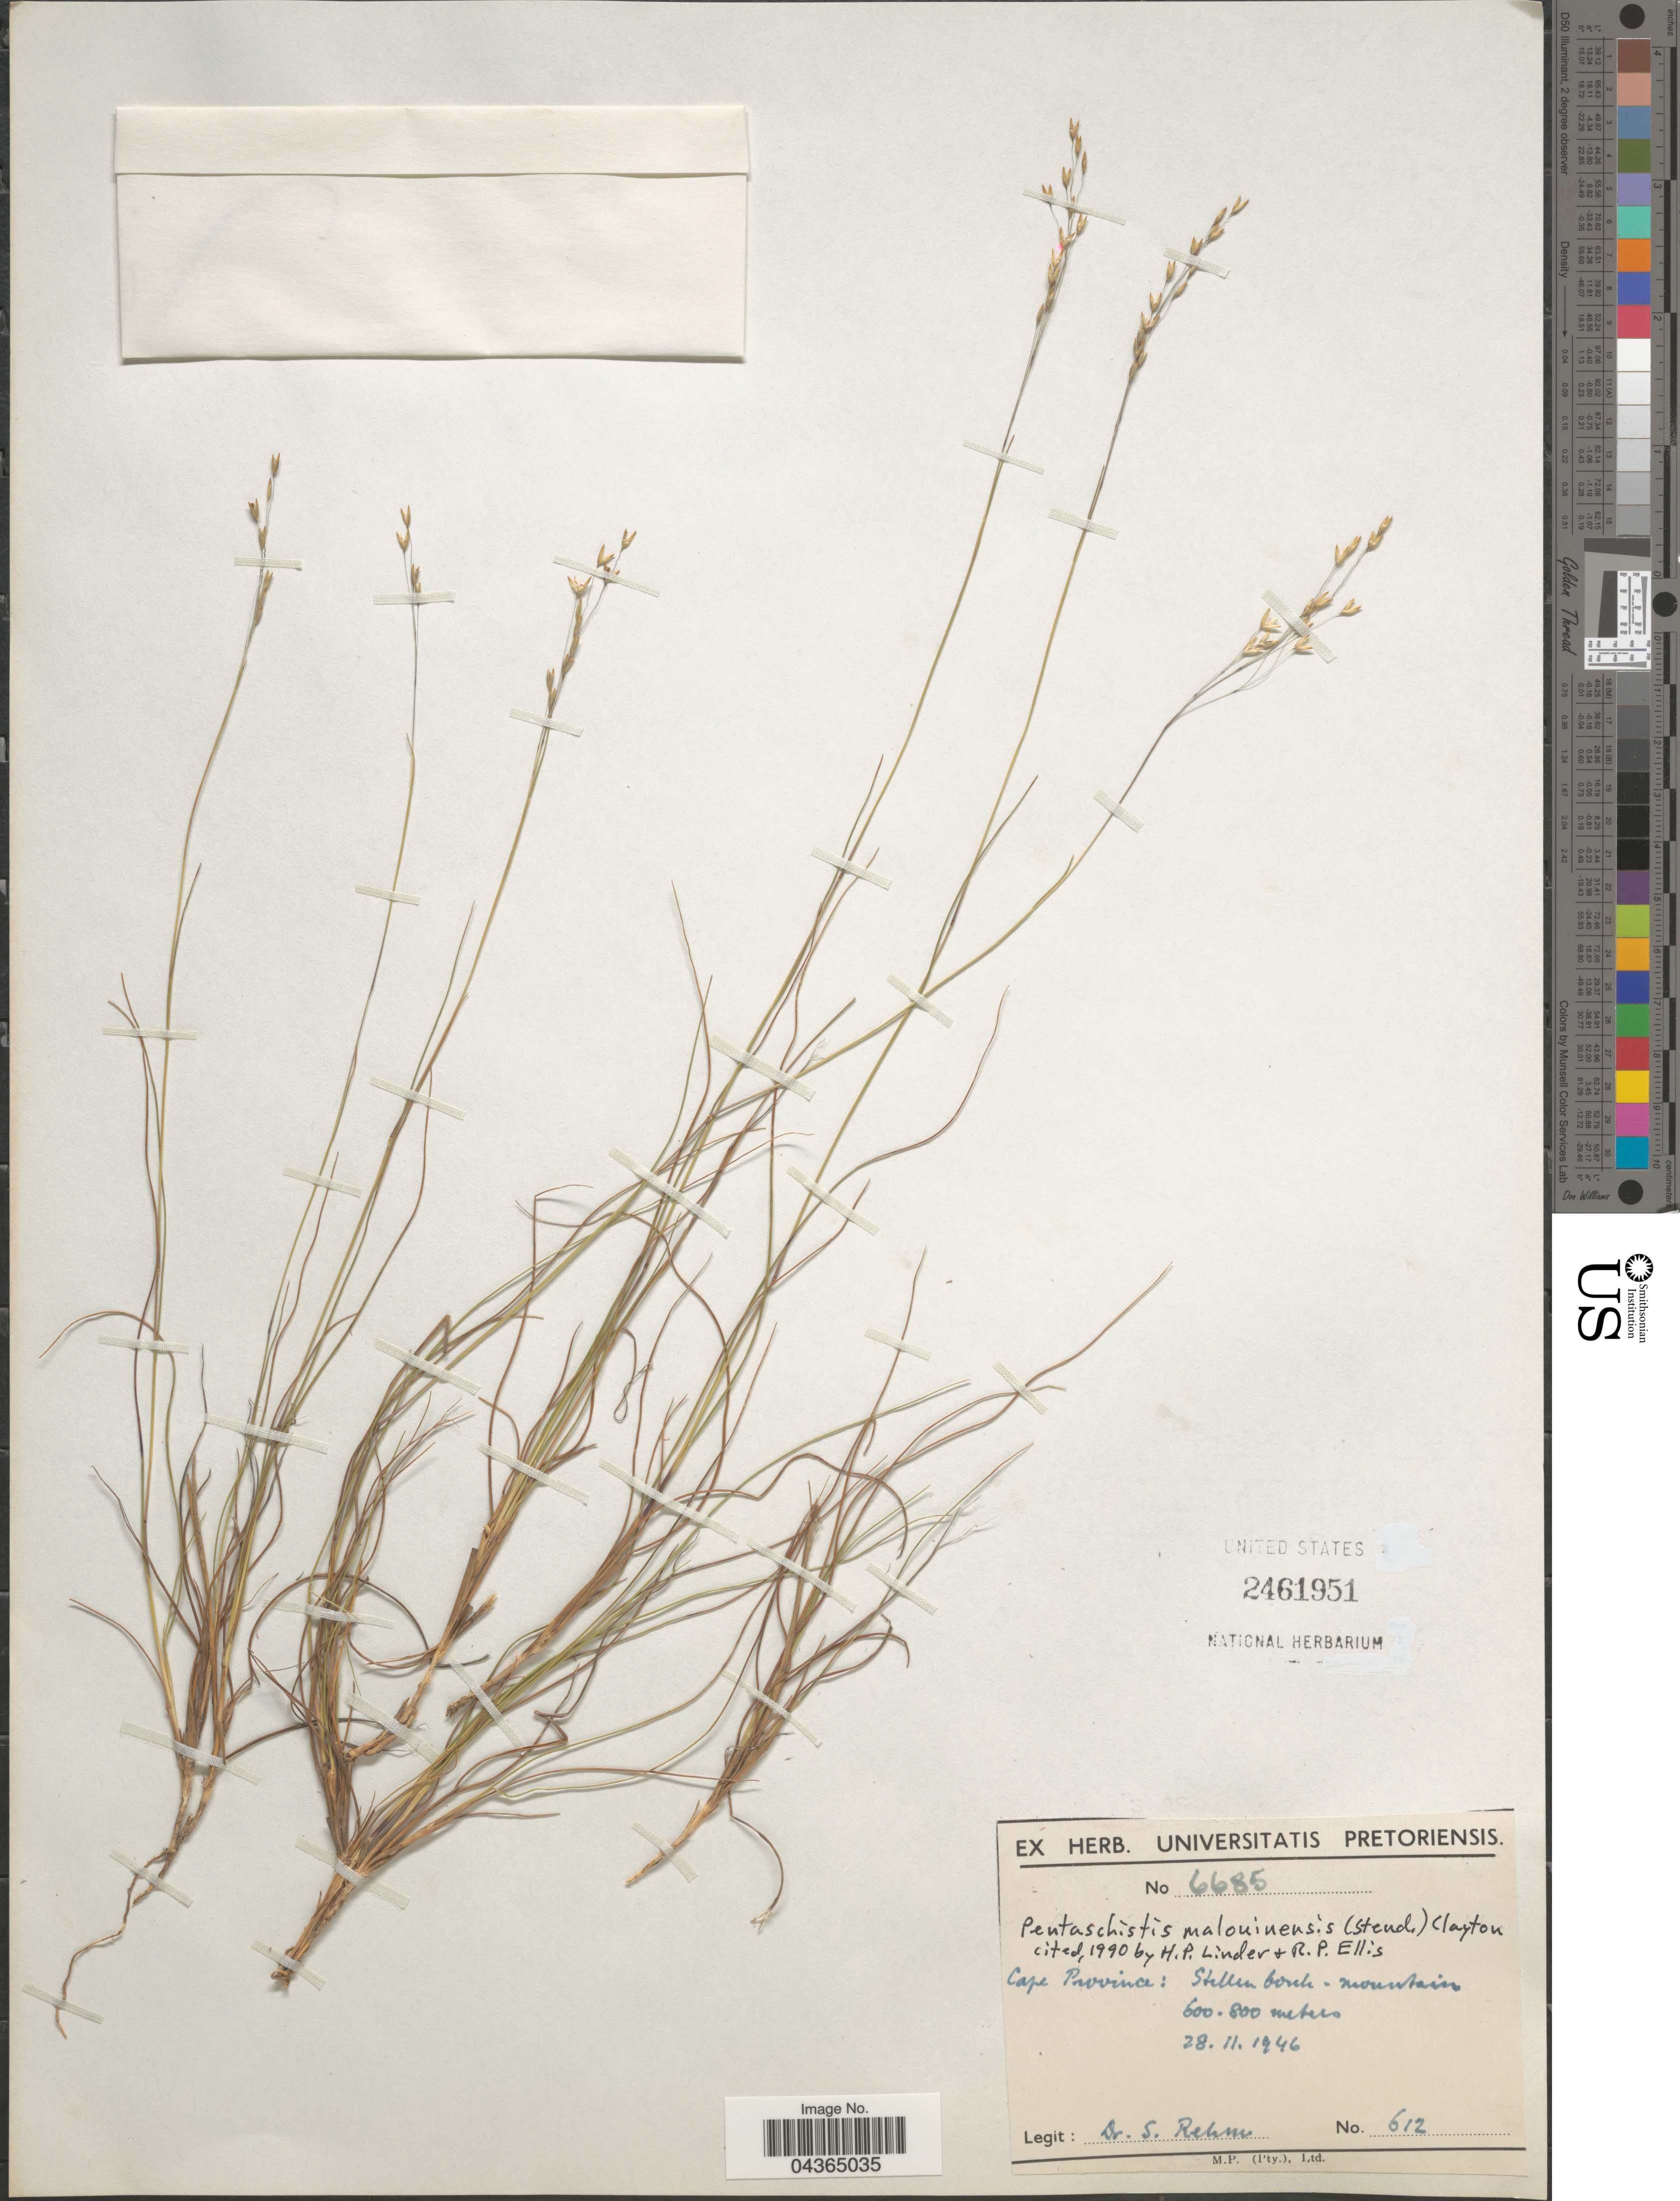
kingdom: Plantae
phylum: Tracheophyta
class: Liliopsida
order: Poales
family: Poaceae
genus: Pentameris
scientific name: Pentameris malouinensis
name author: (Steud.) Galley & H.P. Linder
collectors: S. Rehm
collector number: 612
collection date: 1946-11-28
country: South Africa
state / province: Western Cape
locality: Stellen bosch-mountain.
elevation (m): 600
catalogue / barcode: US 2461951